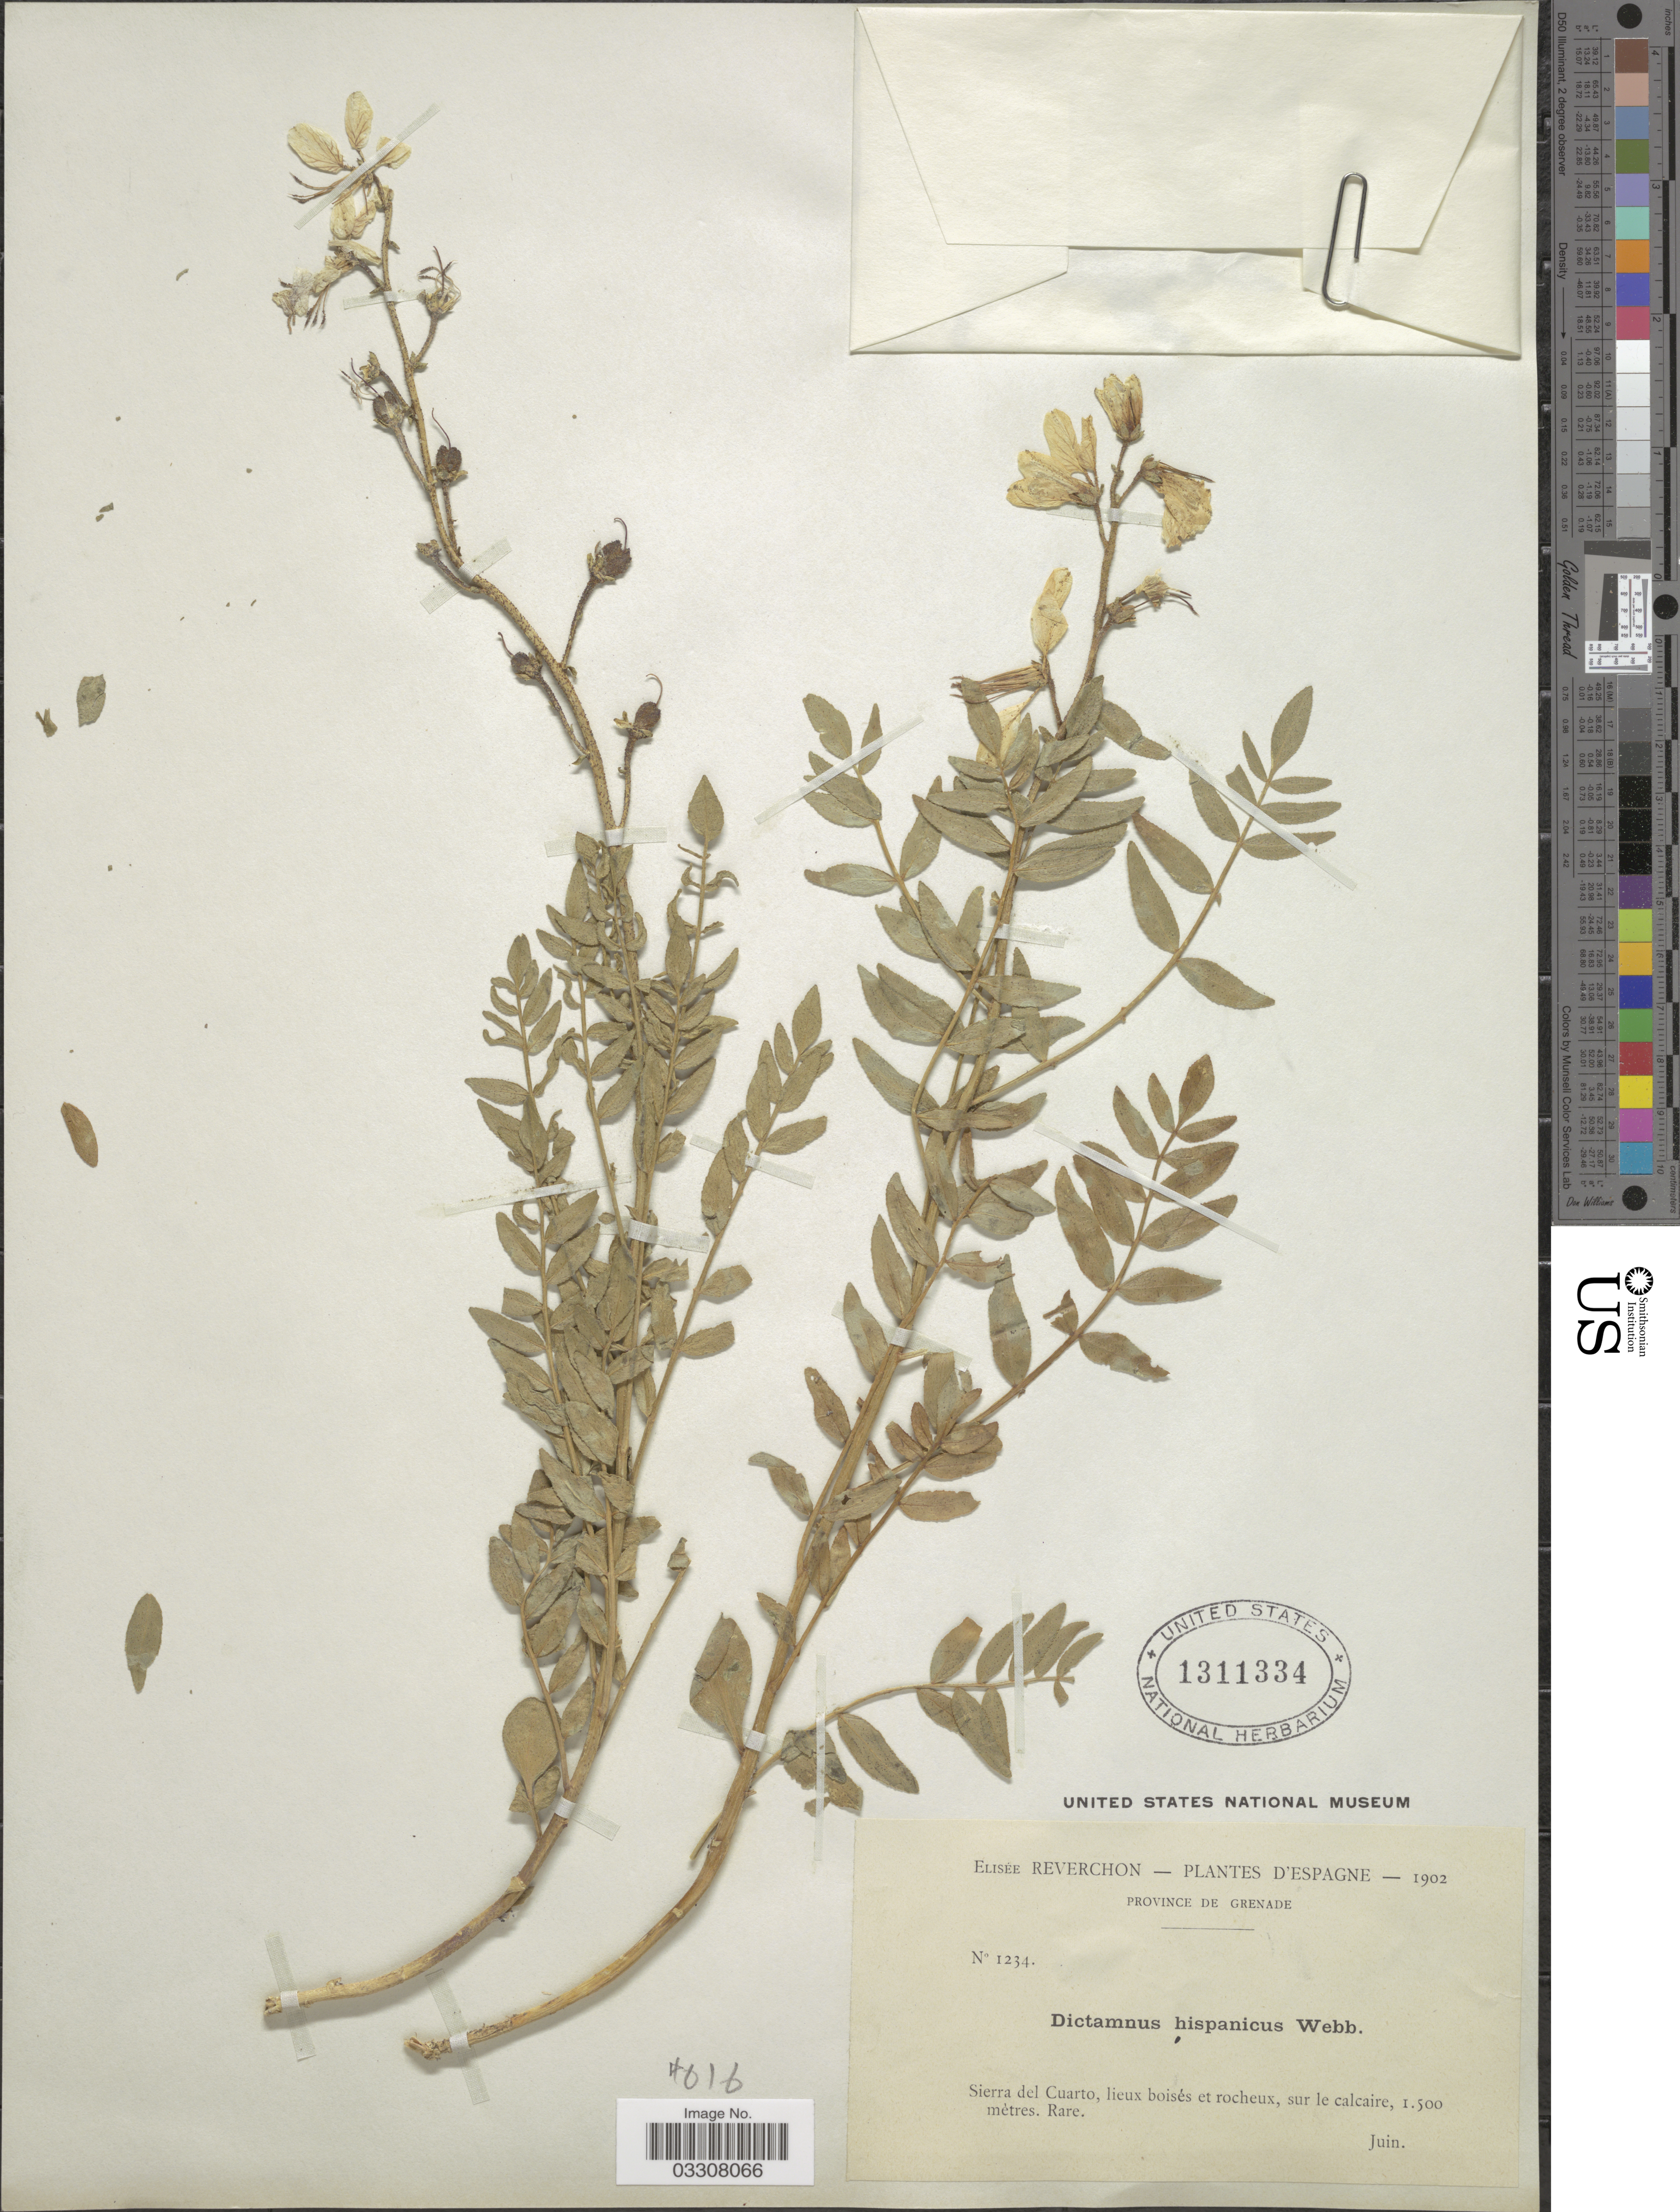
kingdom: Plantae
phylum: Tracheophyta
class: Magnoliopsida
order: Sapindales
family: Rutaceae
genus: Dictamnus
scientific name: Dictamnus hispanicus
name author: Webb ex Willk.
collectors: E. Reverchon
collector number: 1234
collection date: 1902-06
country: Spain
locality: Espagne. Province de Grenade. Sierra del Cuarto.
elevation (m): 1500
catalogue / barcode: US 1311334